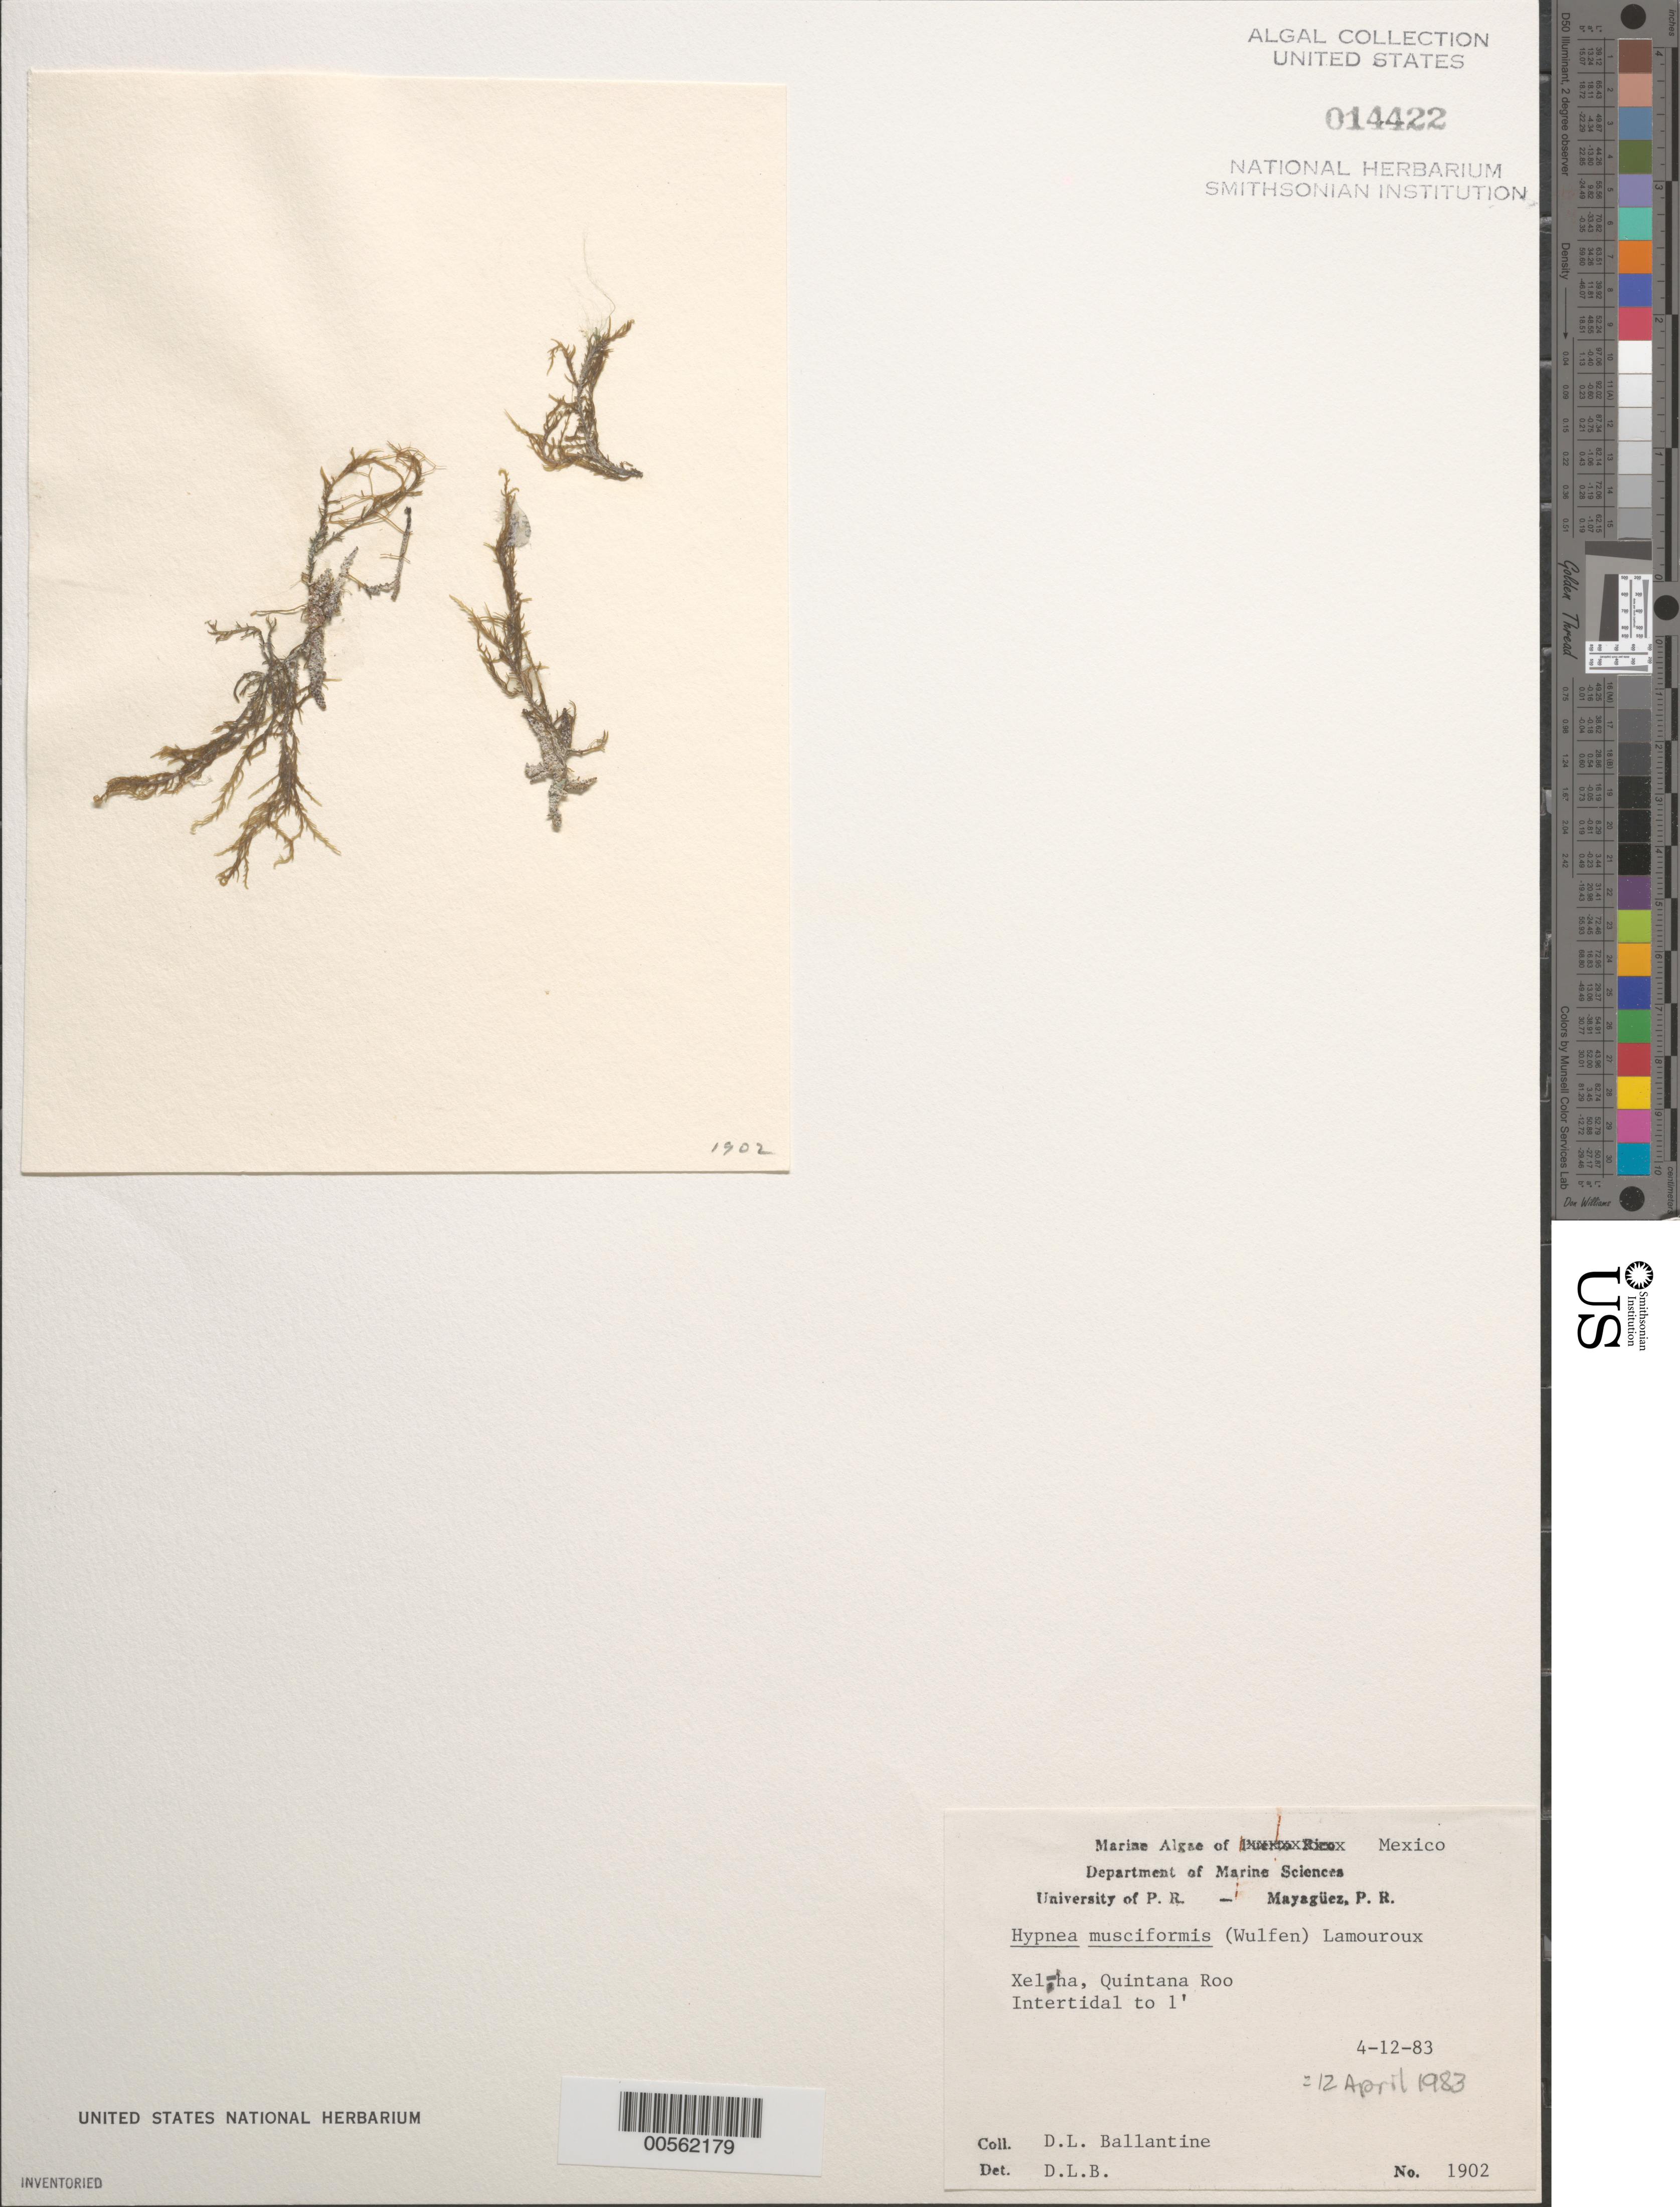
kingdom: Plantae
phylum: Rhodophyta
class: Florideophyceae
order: Gigartinales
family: Cystocloniaceae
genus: Hypnea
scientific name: Hypnea musciformis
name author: (Wulfen) J.V.Lamouroux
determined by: Ballantine, D. L.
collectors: D.L. Ballantine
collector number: DLB 1902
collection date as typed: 12 Apr 1983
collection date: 1983-04-12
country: Mexico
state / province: Quintana Roo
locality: Xel-ha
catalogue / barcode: US 14422